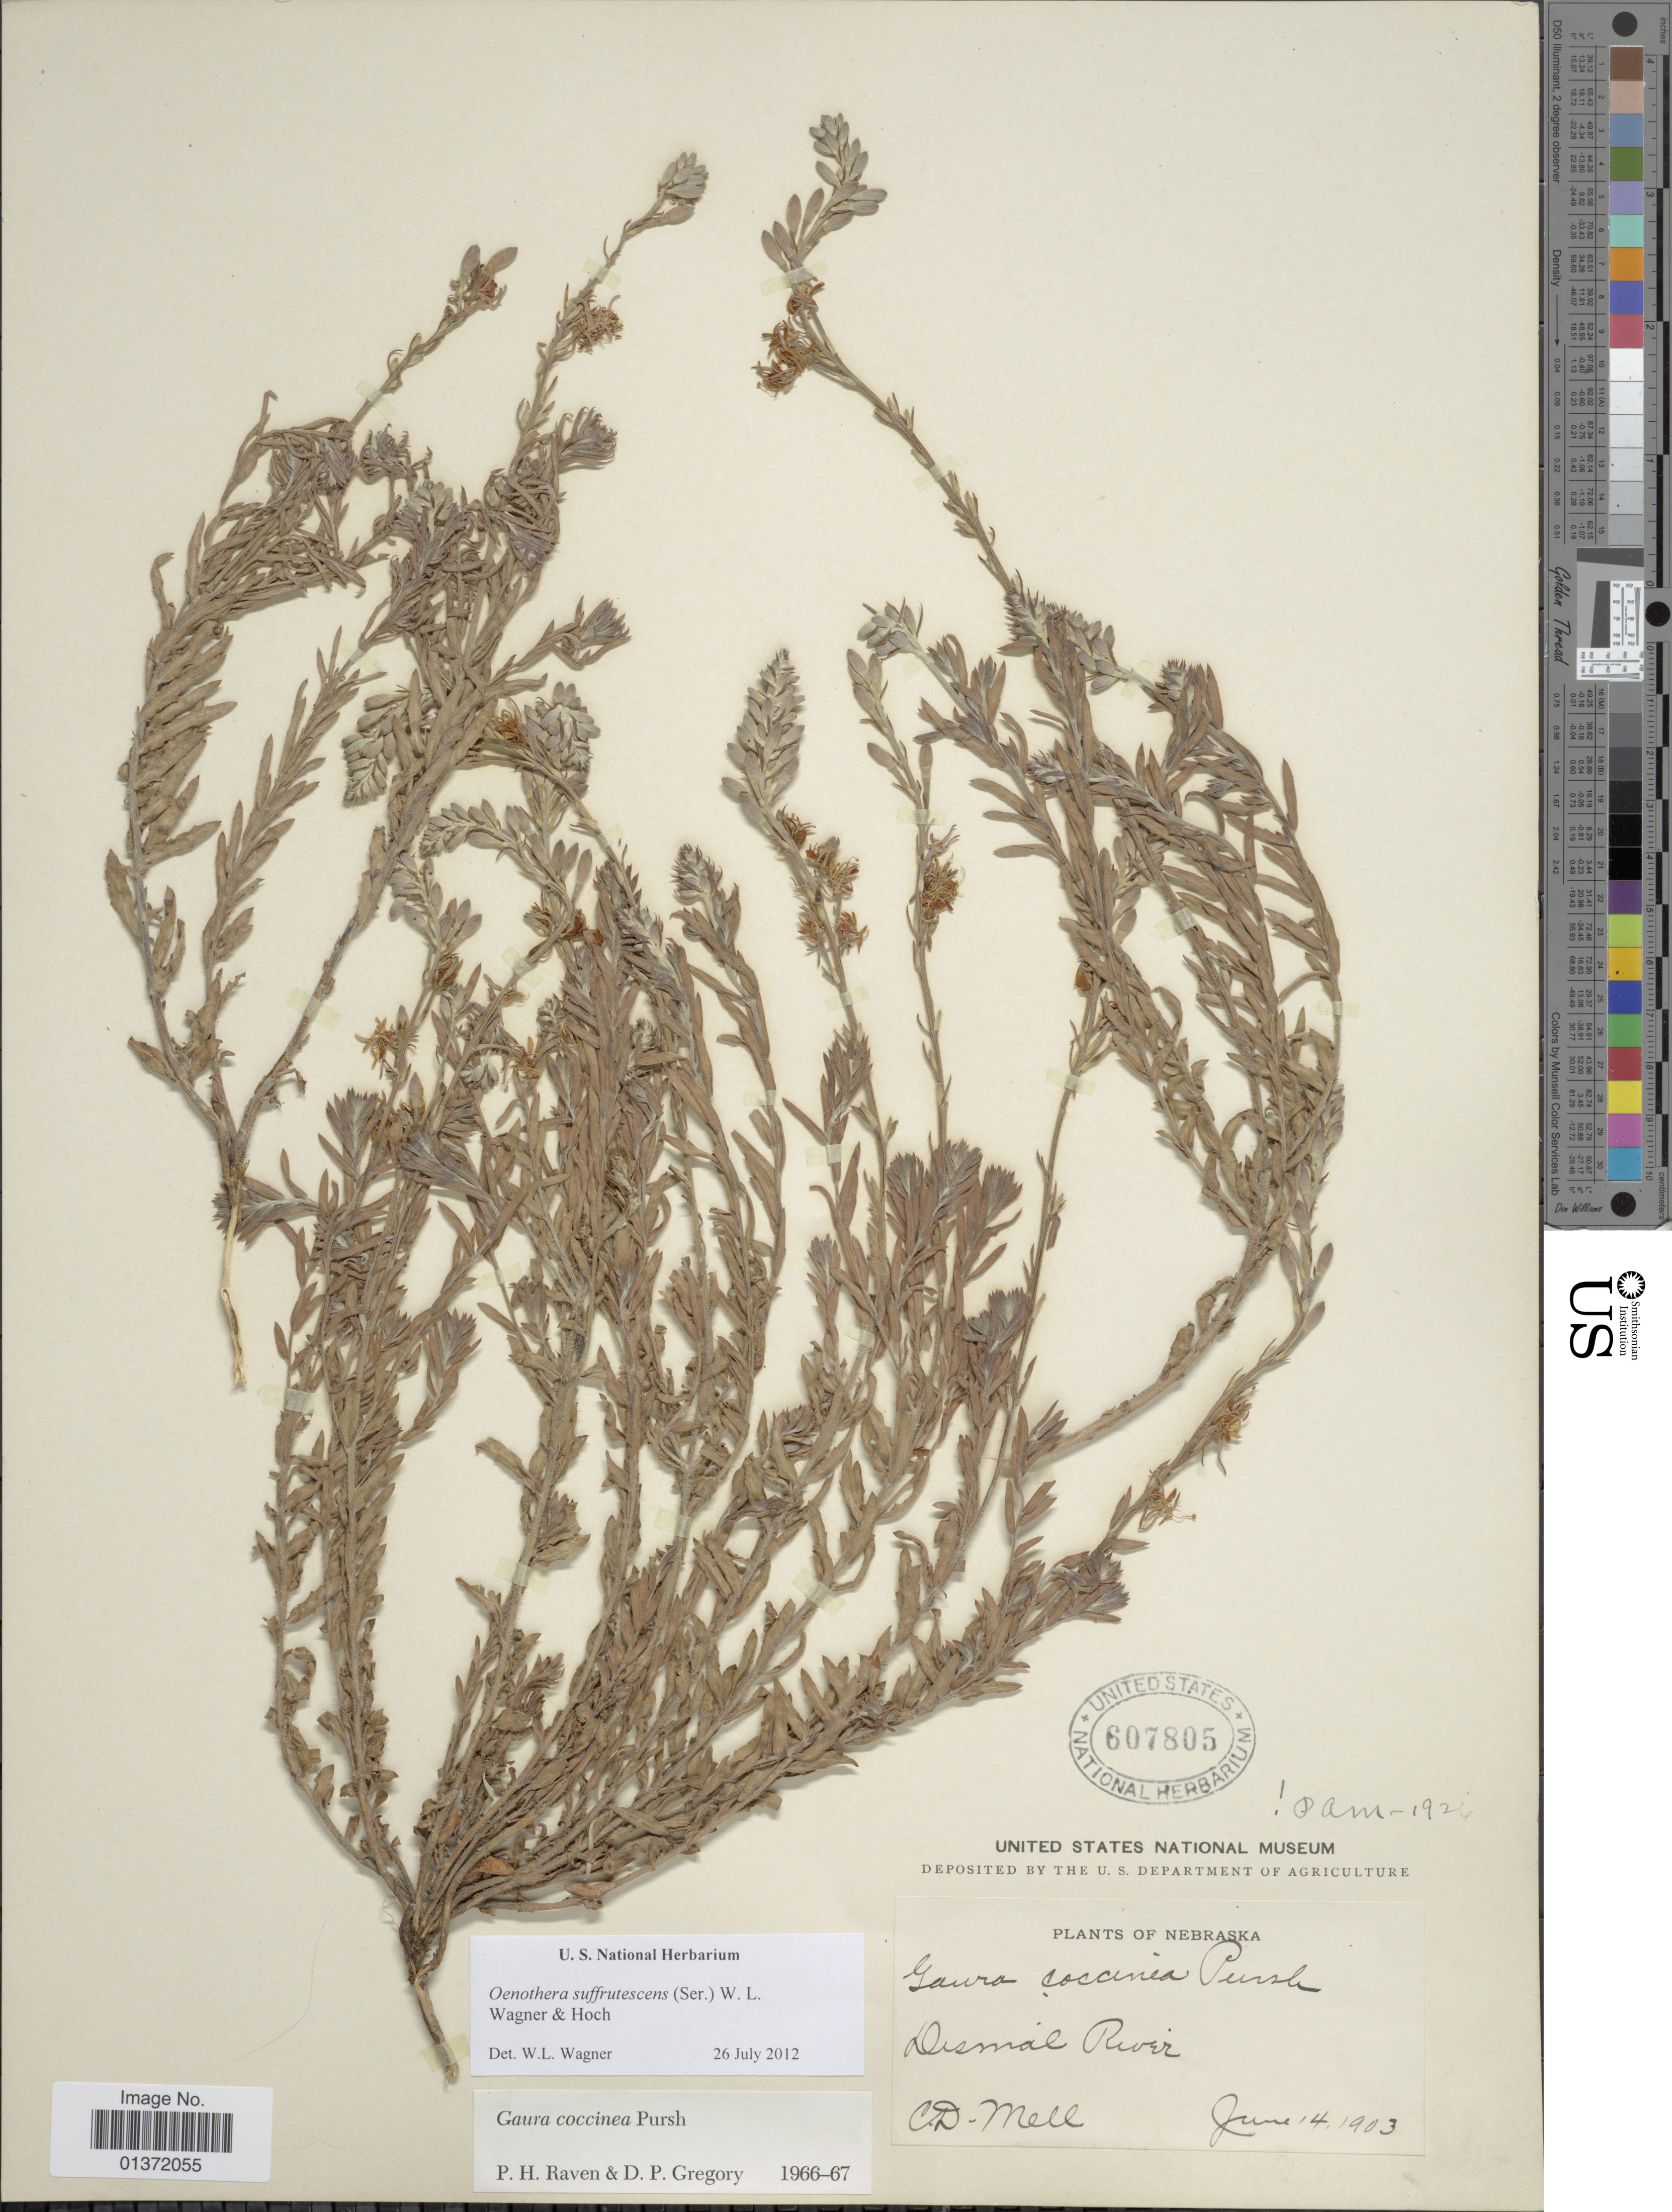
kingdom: Plantae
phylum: Tracheophyta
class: Magnoliopsida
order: Myrtales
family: Onagraceae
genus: Oenothera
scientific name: Oenothera suffrutescens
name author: (Ser.) W.L. Wagner & Hoch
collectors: C. D. Mell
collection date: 1903-06-14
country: United States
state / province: Nebraska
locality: Desmal River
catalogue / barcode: US 607805